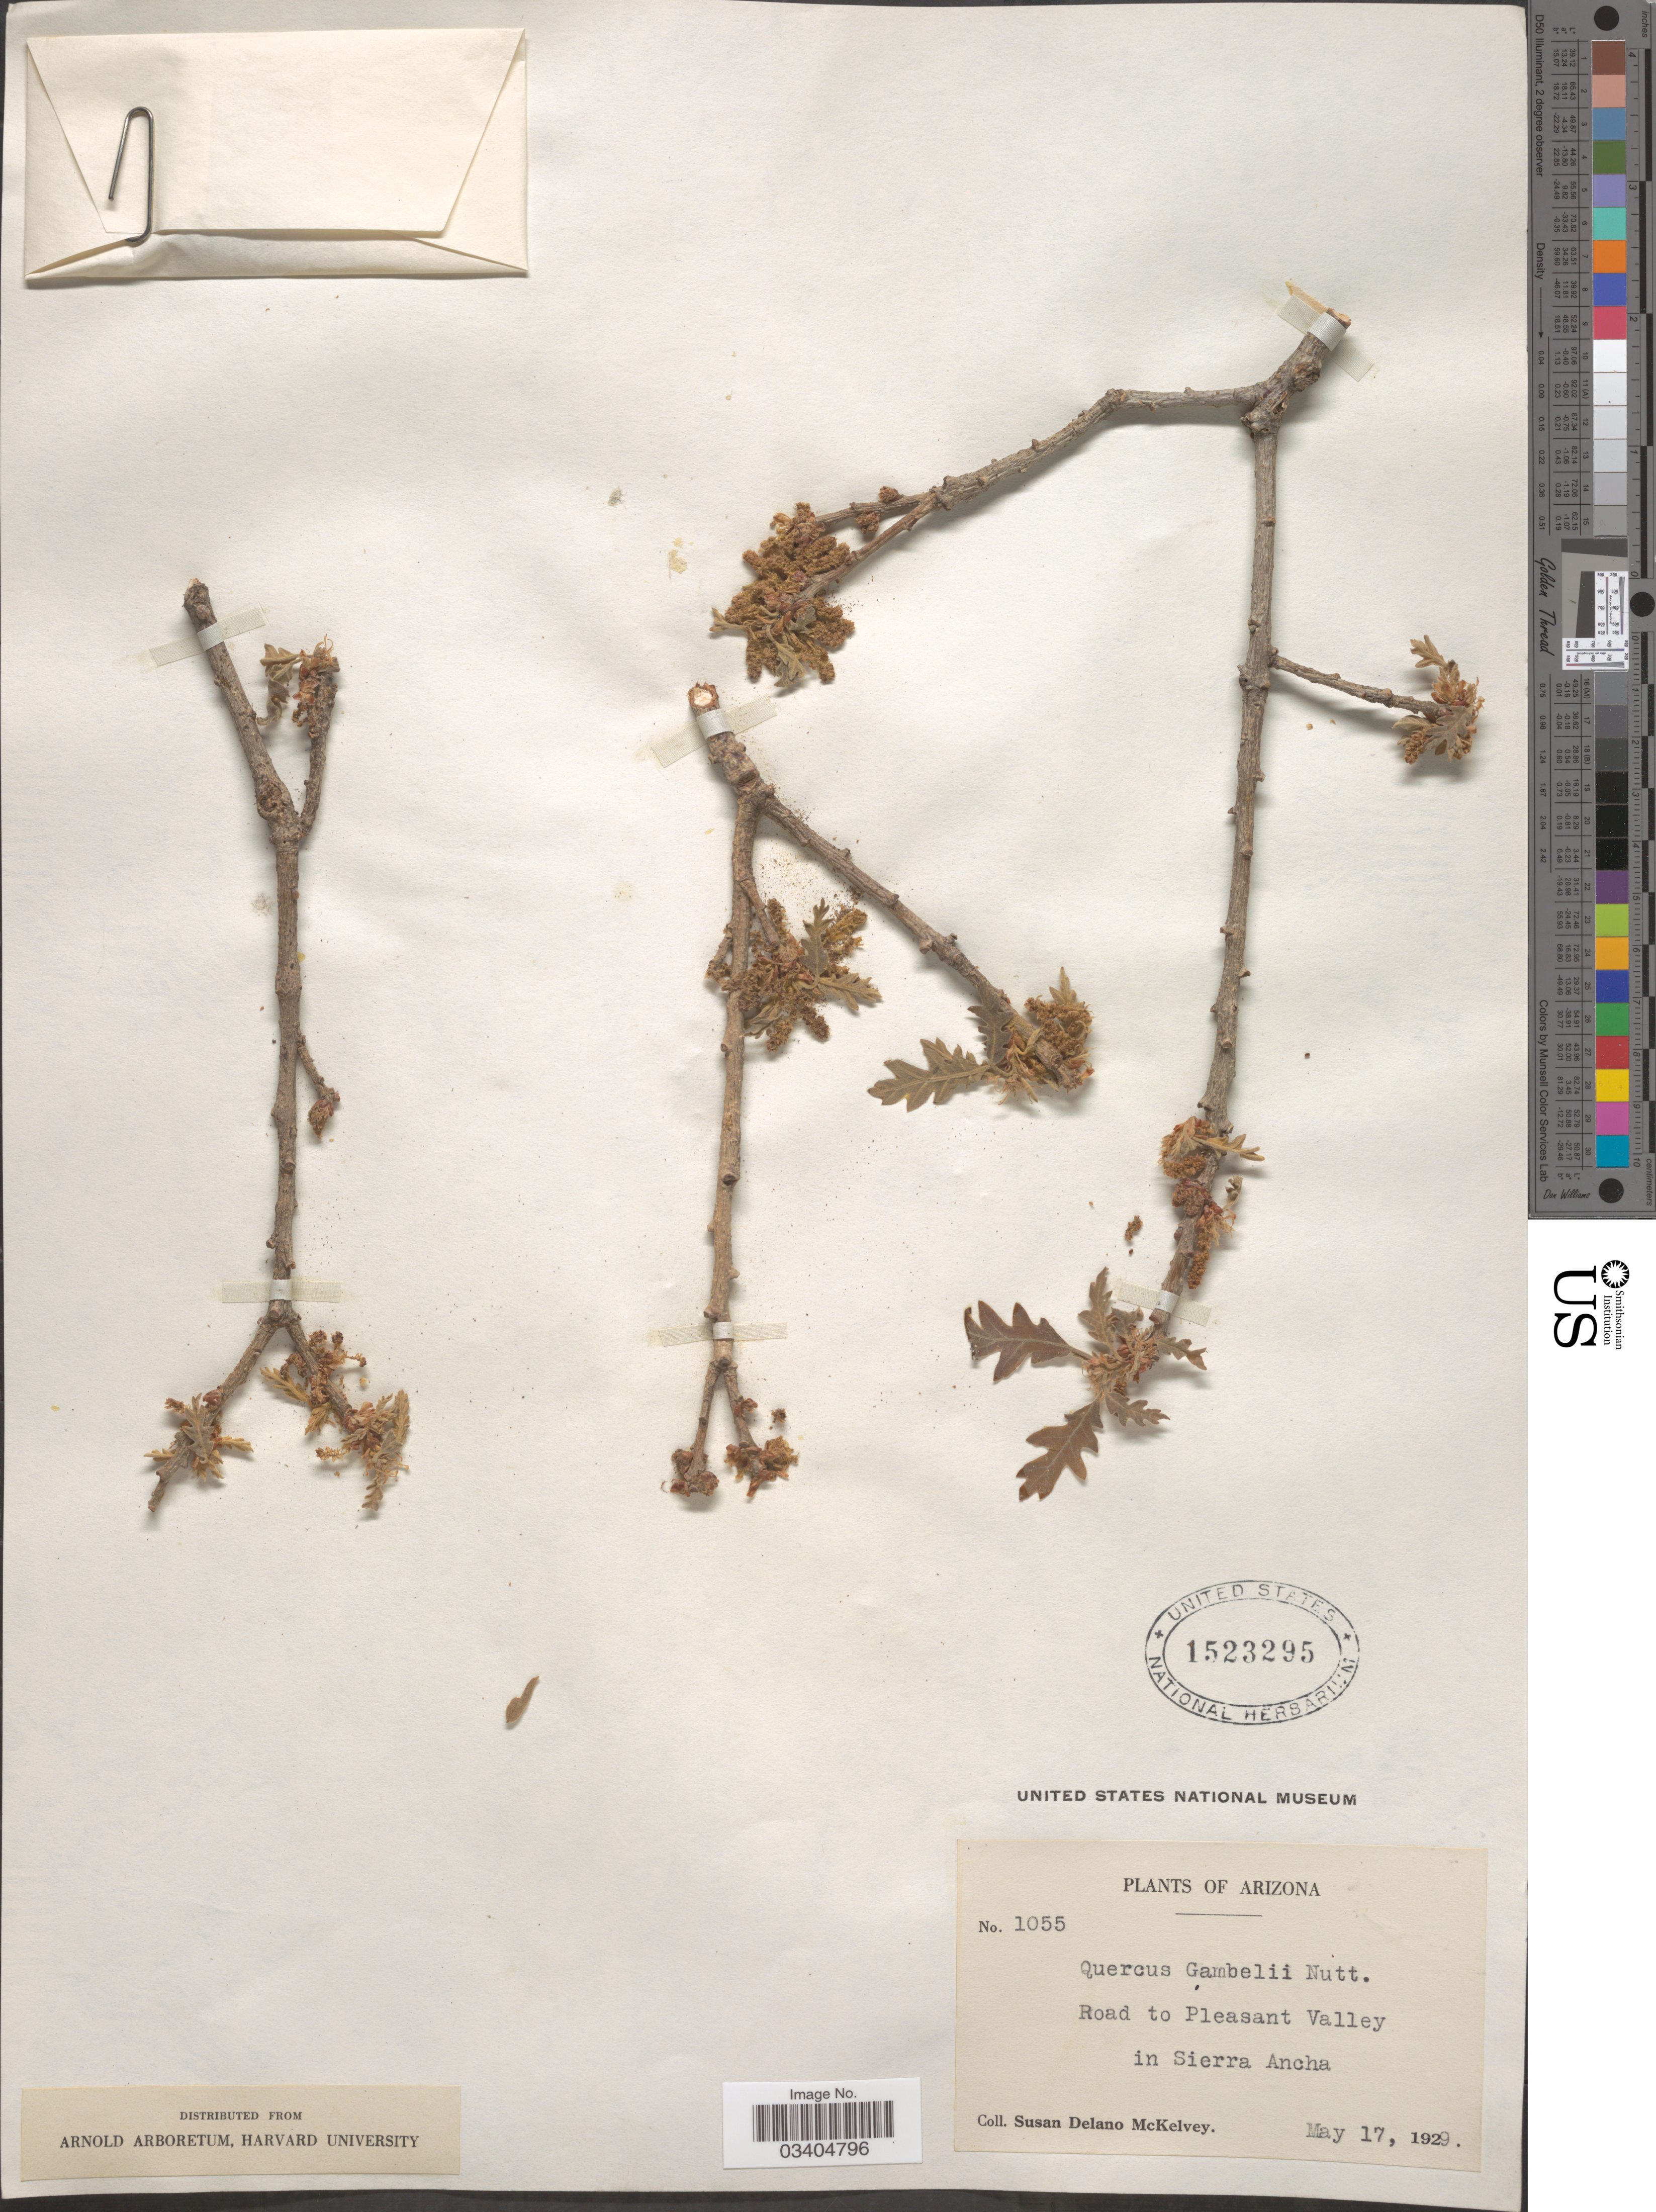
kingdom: Plantae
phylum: Tracheophyta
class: Magnoliopsida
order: Fagales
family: Fagaceae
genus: Quercus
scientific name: Quercus gambelii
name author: Nutt.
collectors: S. A. McKelvey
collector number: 1055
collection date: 1929-05-17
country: United States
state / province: Arizona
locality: Road to Pleasant Valley in Sierra Ancha.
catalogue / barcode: US 1523295